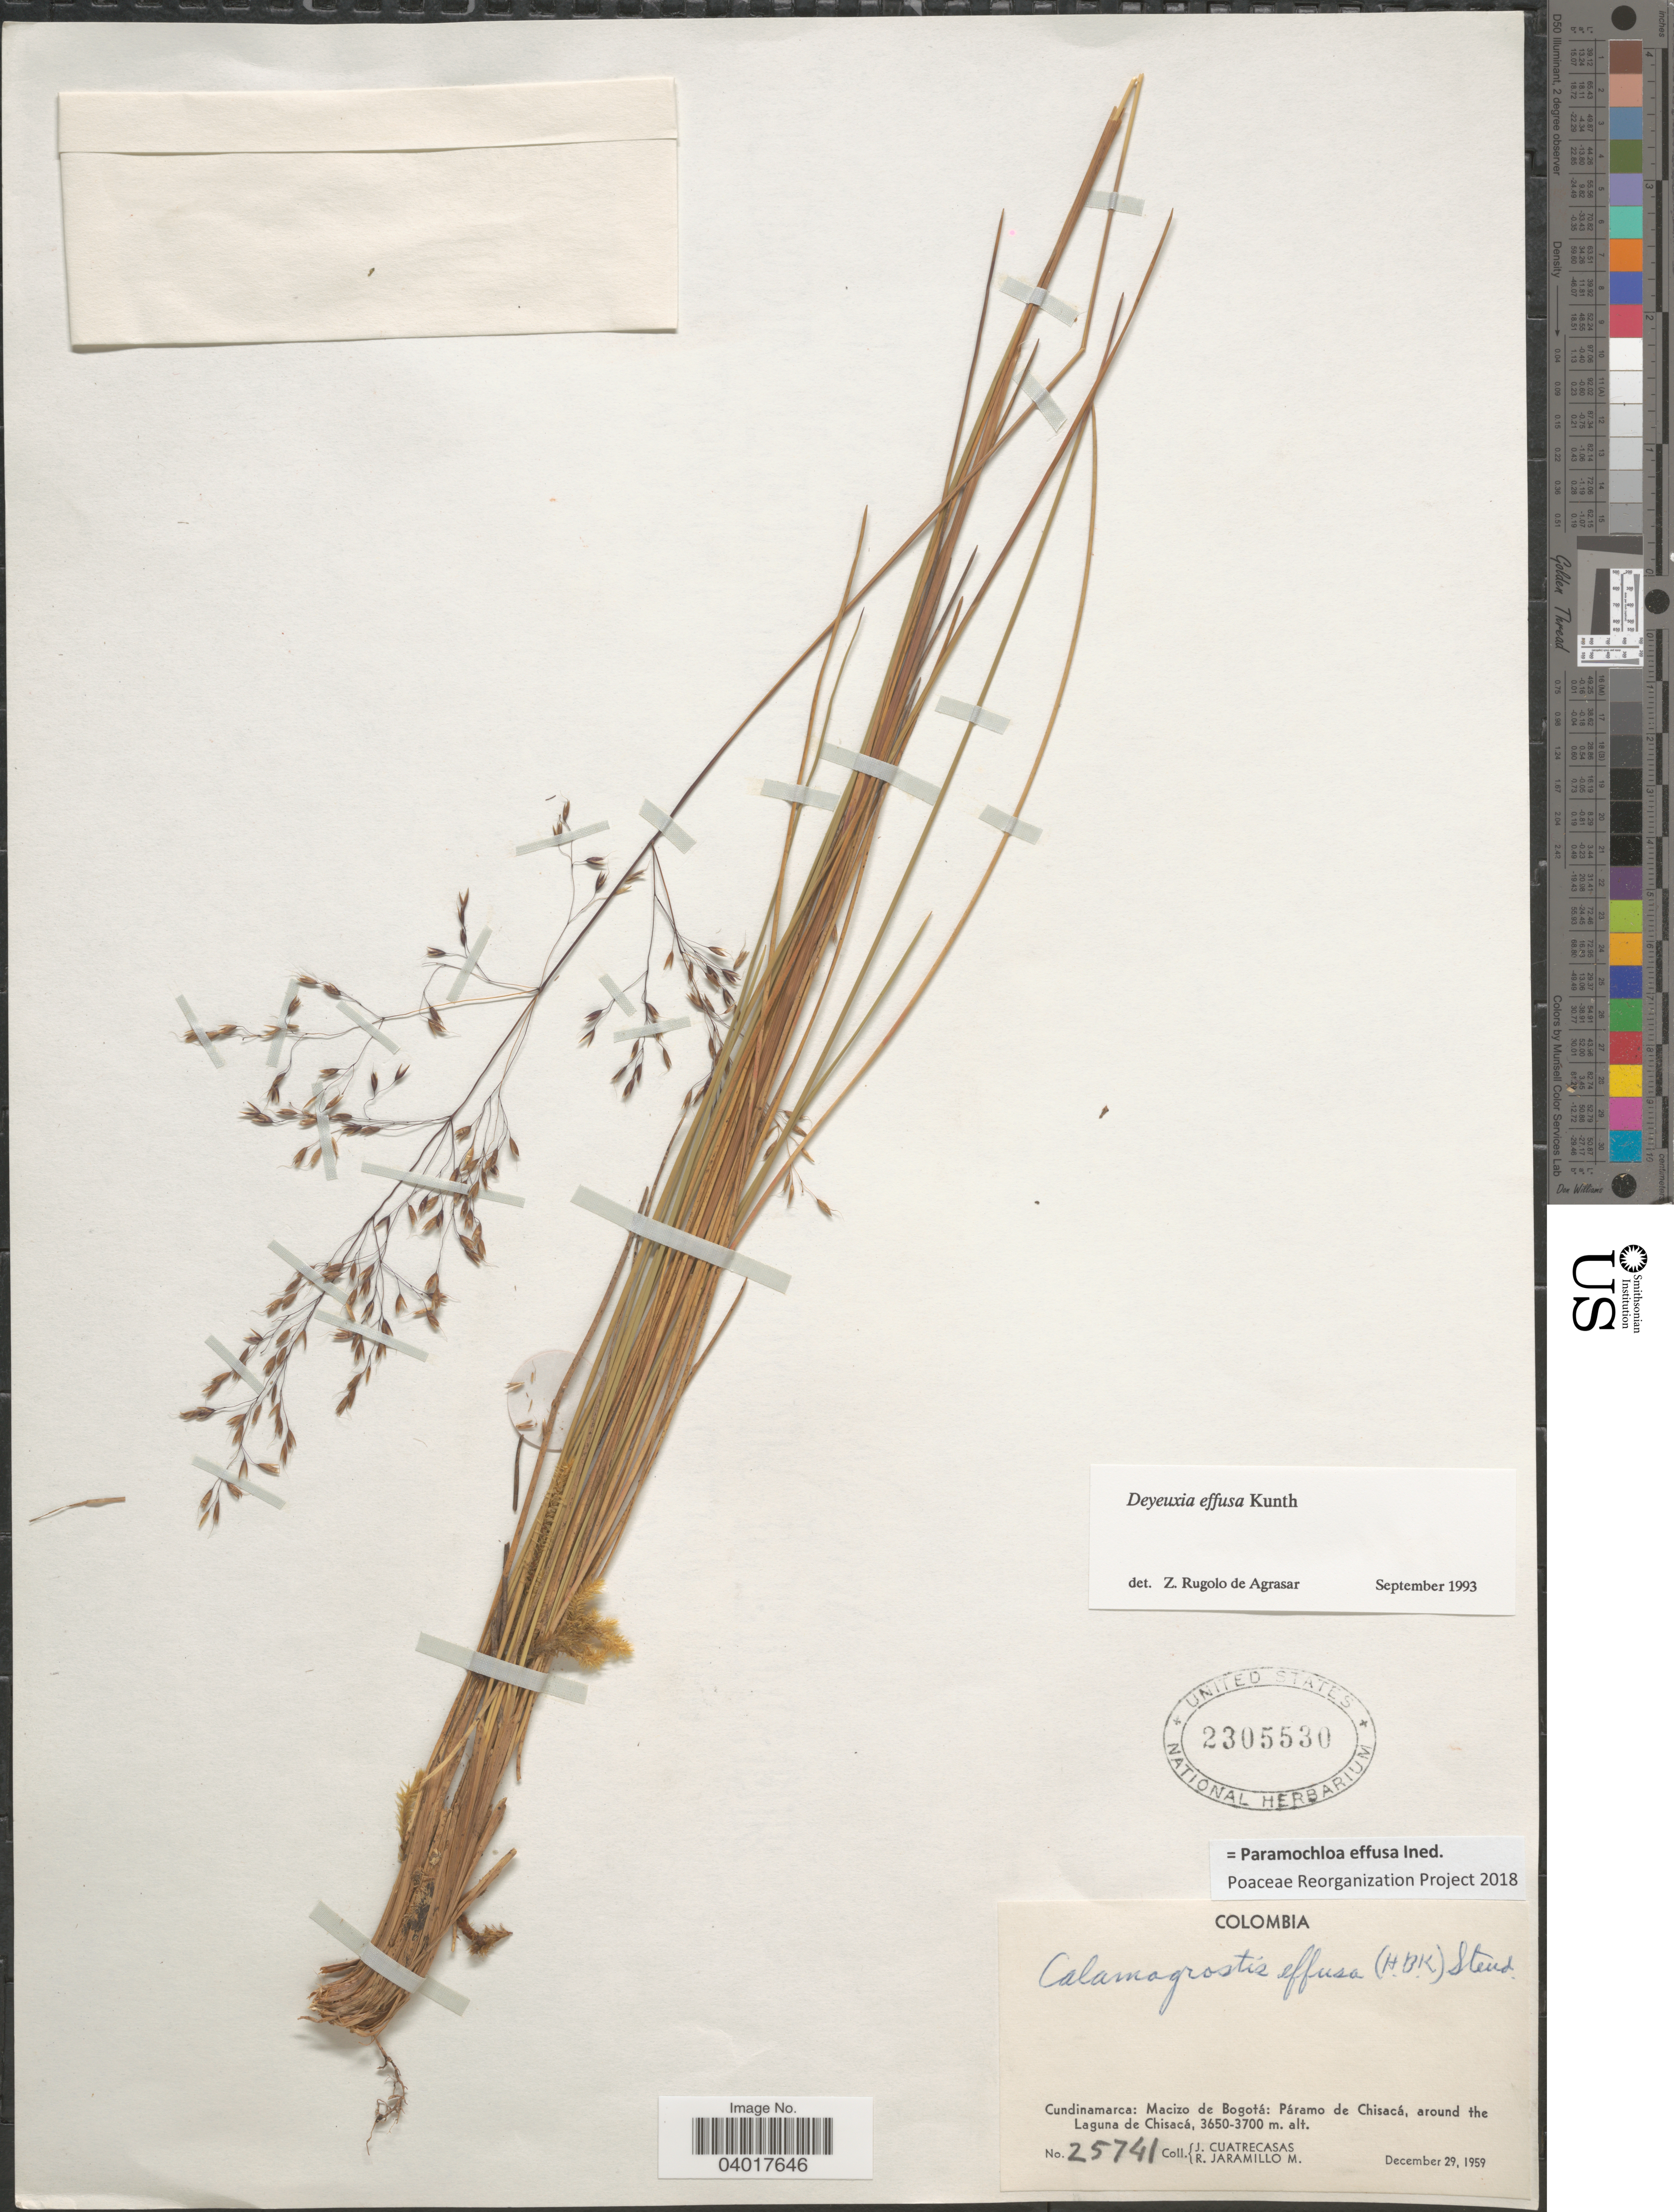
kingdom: Plantae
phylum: Tracheophyta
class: Liliopsida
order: Poales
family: Poaceae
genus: Paramochloa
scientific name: Paramochloa effusa ined.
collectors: J. Cuatrecasas & R. Jaramillo M.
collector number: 25741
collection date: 1959-12-29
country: Colombia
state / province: Cundinamarca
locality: Macizo de Bogotá: Páramo de Chisacá, around the Laguna de Chisacá.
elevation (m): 3650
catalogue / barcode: US 2305530